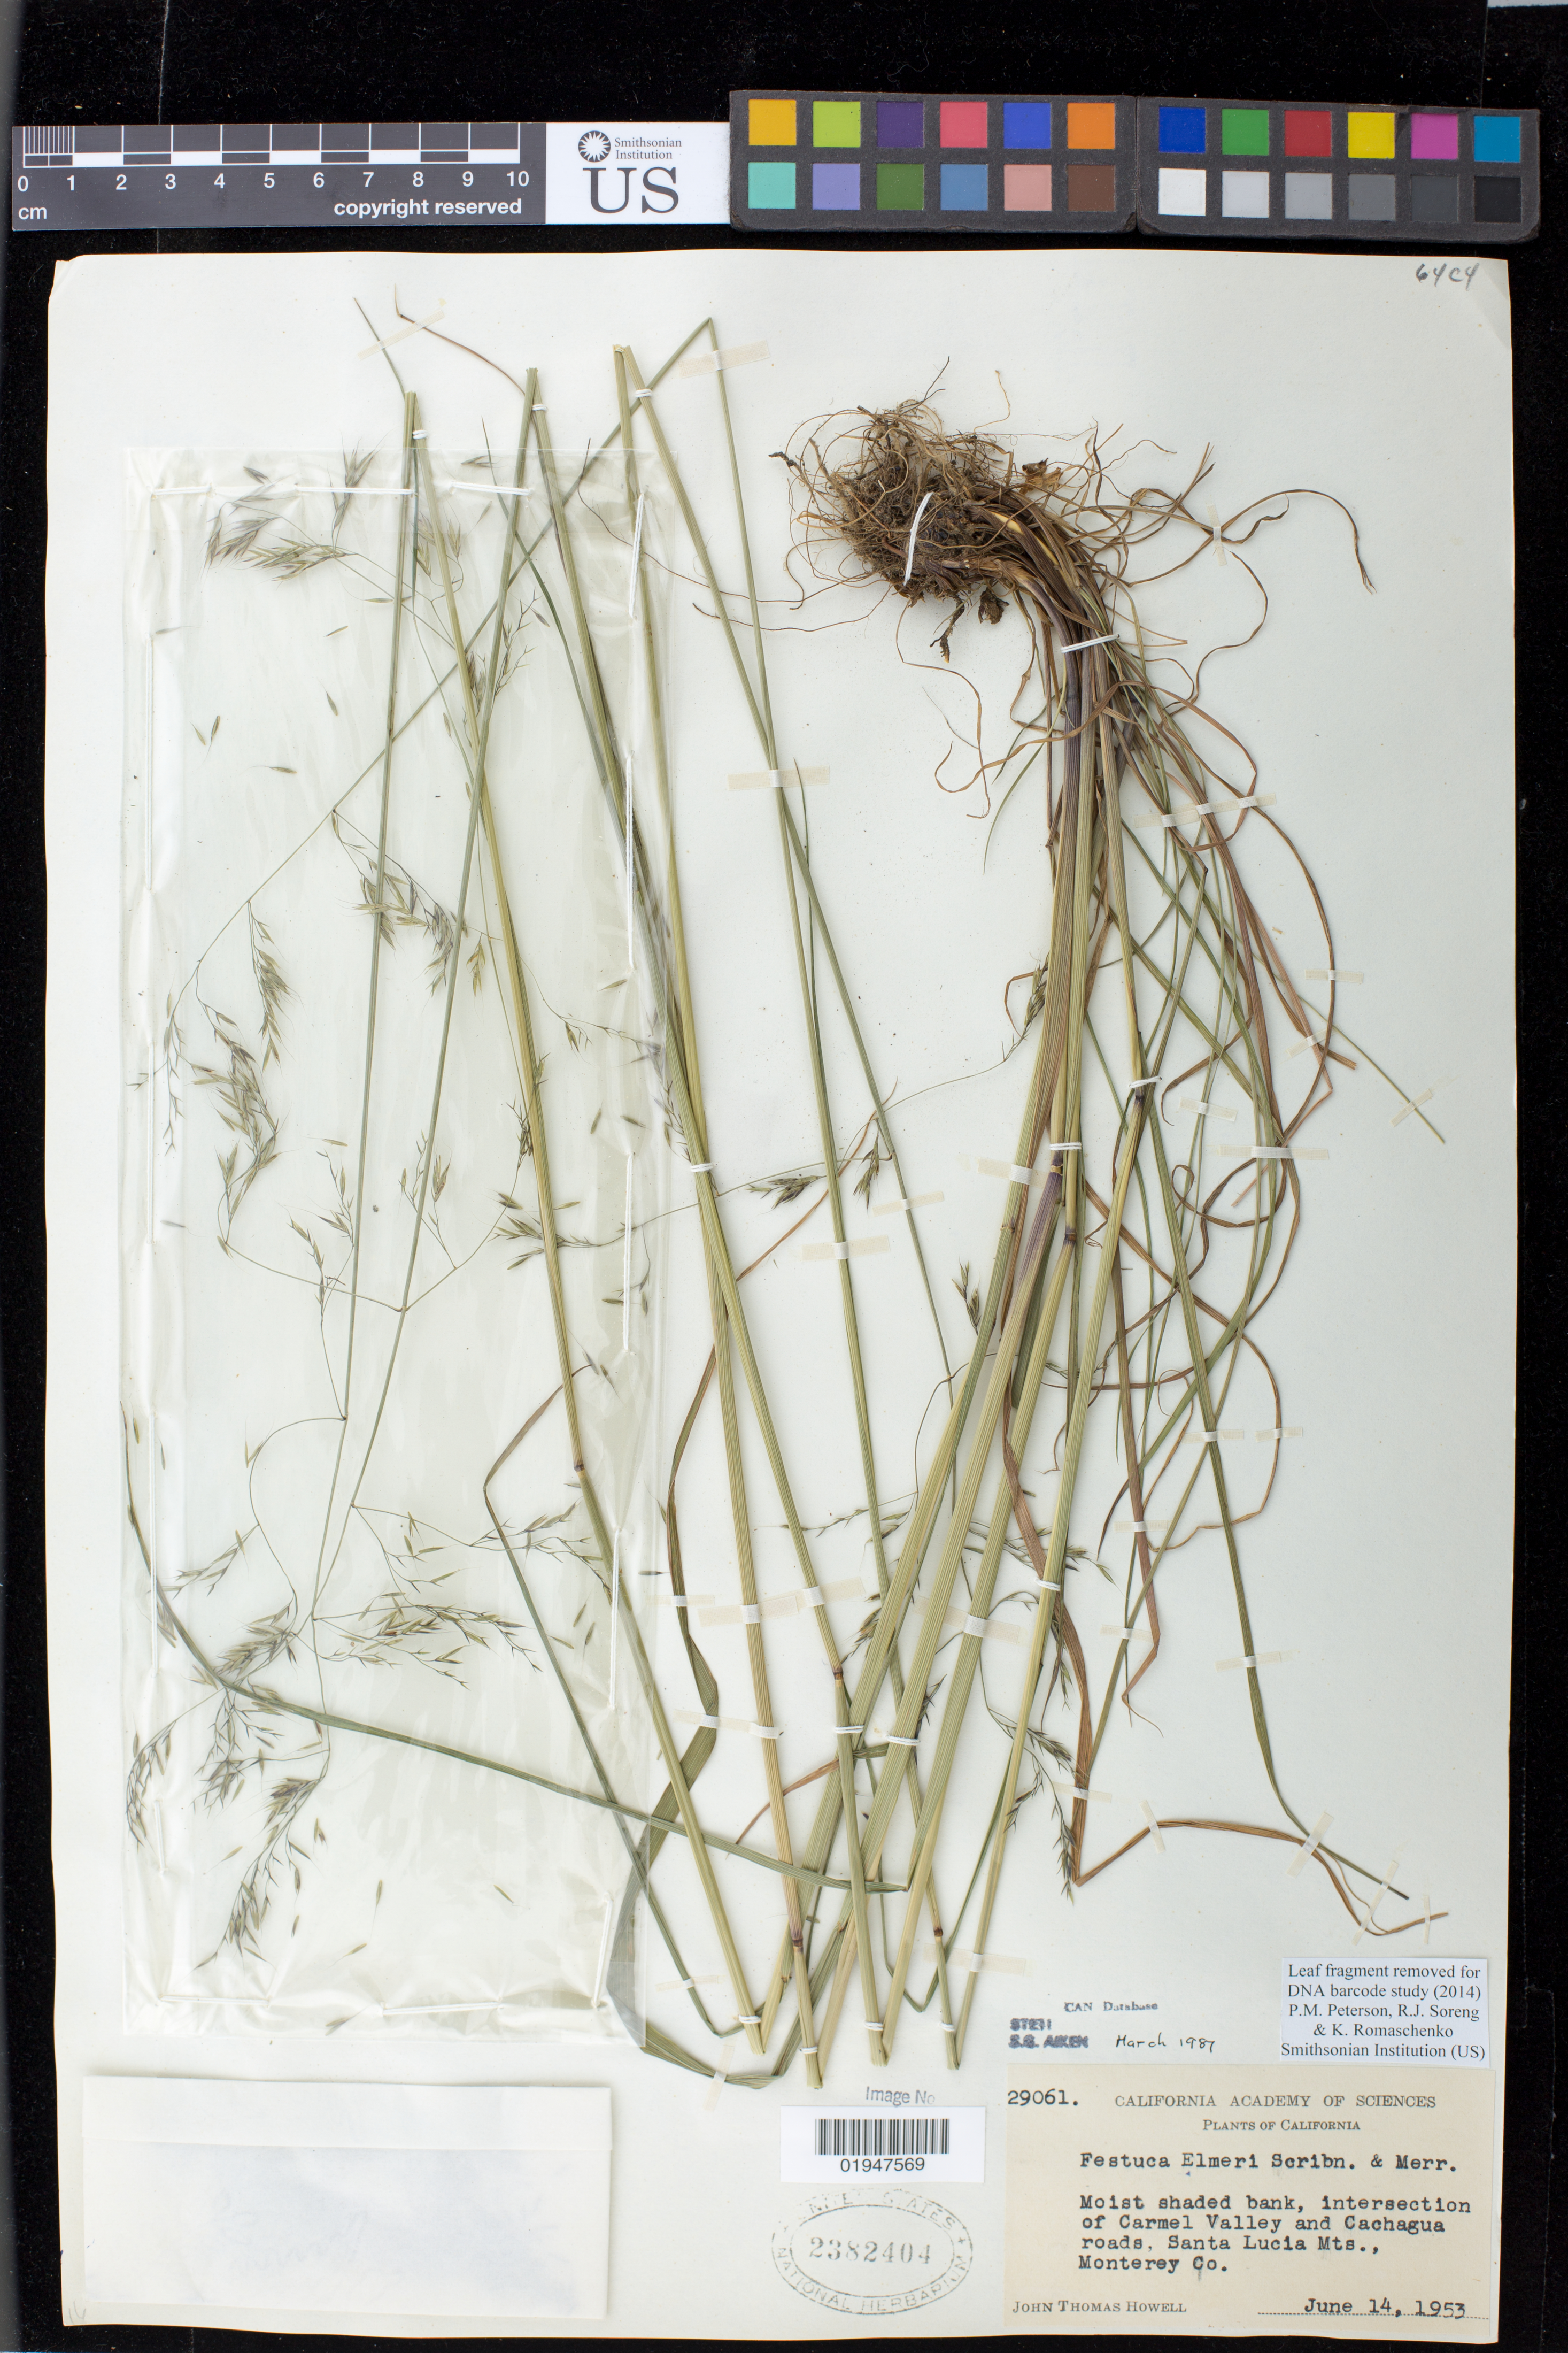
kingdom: Plantae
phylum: Tracheophyta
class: Liliopsida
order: Poales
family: Poaceae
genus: Festuca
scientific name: Festuca elmeri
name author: Scribn. & Merr.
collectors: J. T. Howell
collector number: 29061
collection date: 1953-06-14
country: United States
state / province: California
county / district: Monterey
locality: Intersection of Carmel Valley and Cachagua roads, Santa Lucia Mts.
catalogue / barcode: US 2382404